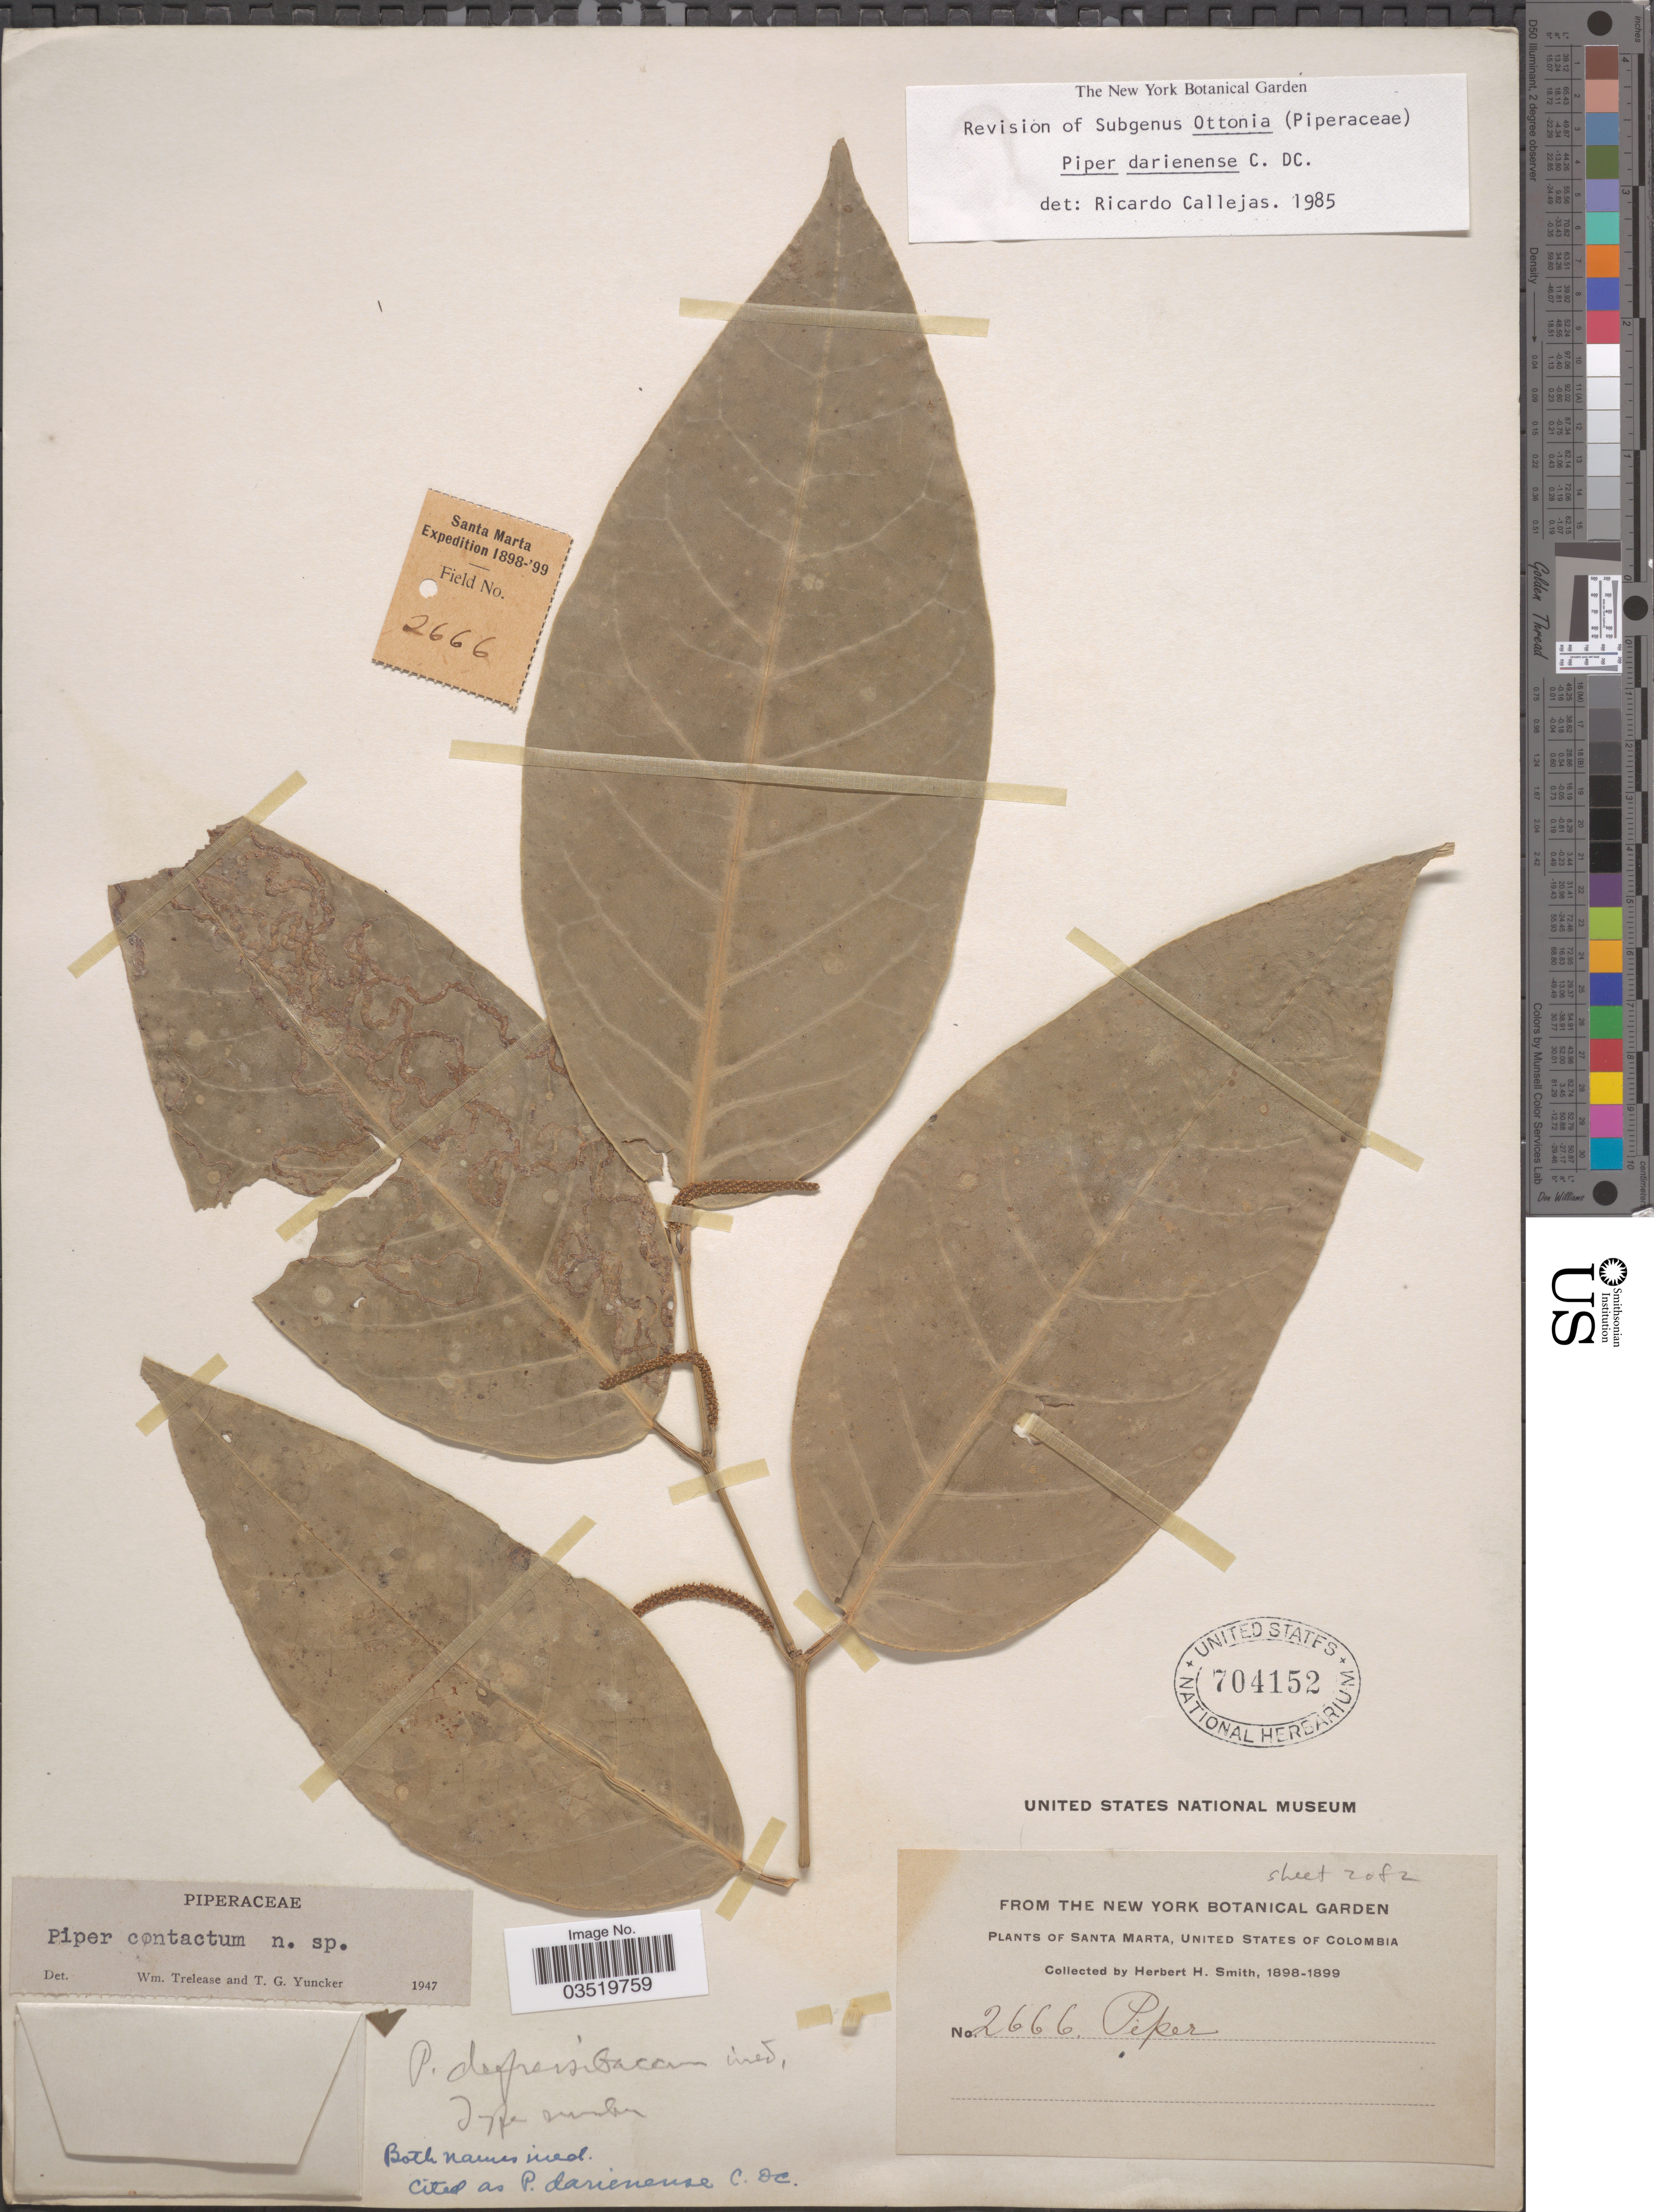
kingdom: Plantae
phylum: Tracheophyta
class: Magnoliopsida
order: Piperales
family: Piperaceae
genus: Piper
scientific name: Piper darienense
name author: C. DC.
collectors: Herbert H. Smith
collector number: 2666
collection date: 1898/1899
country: Colombia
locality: Santa Marta, United States of Colombia.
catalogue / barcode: US 704152